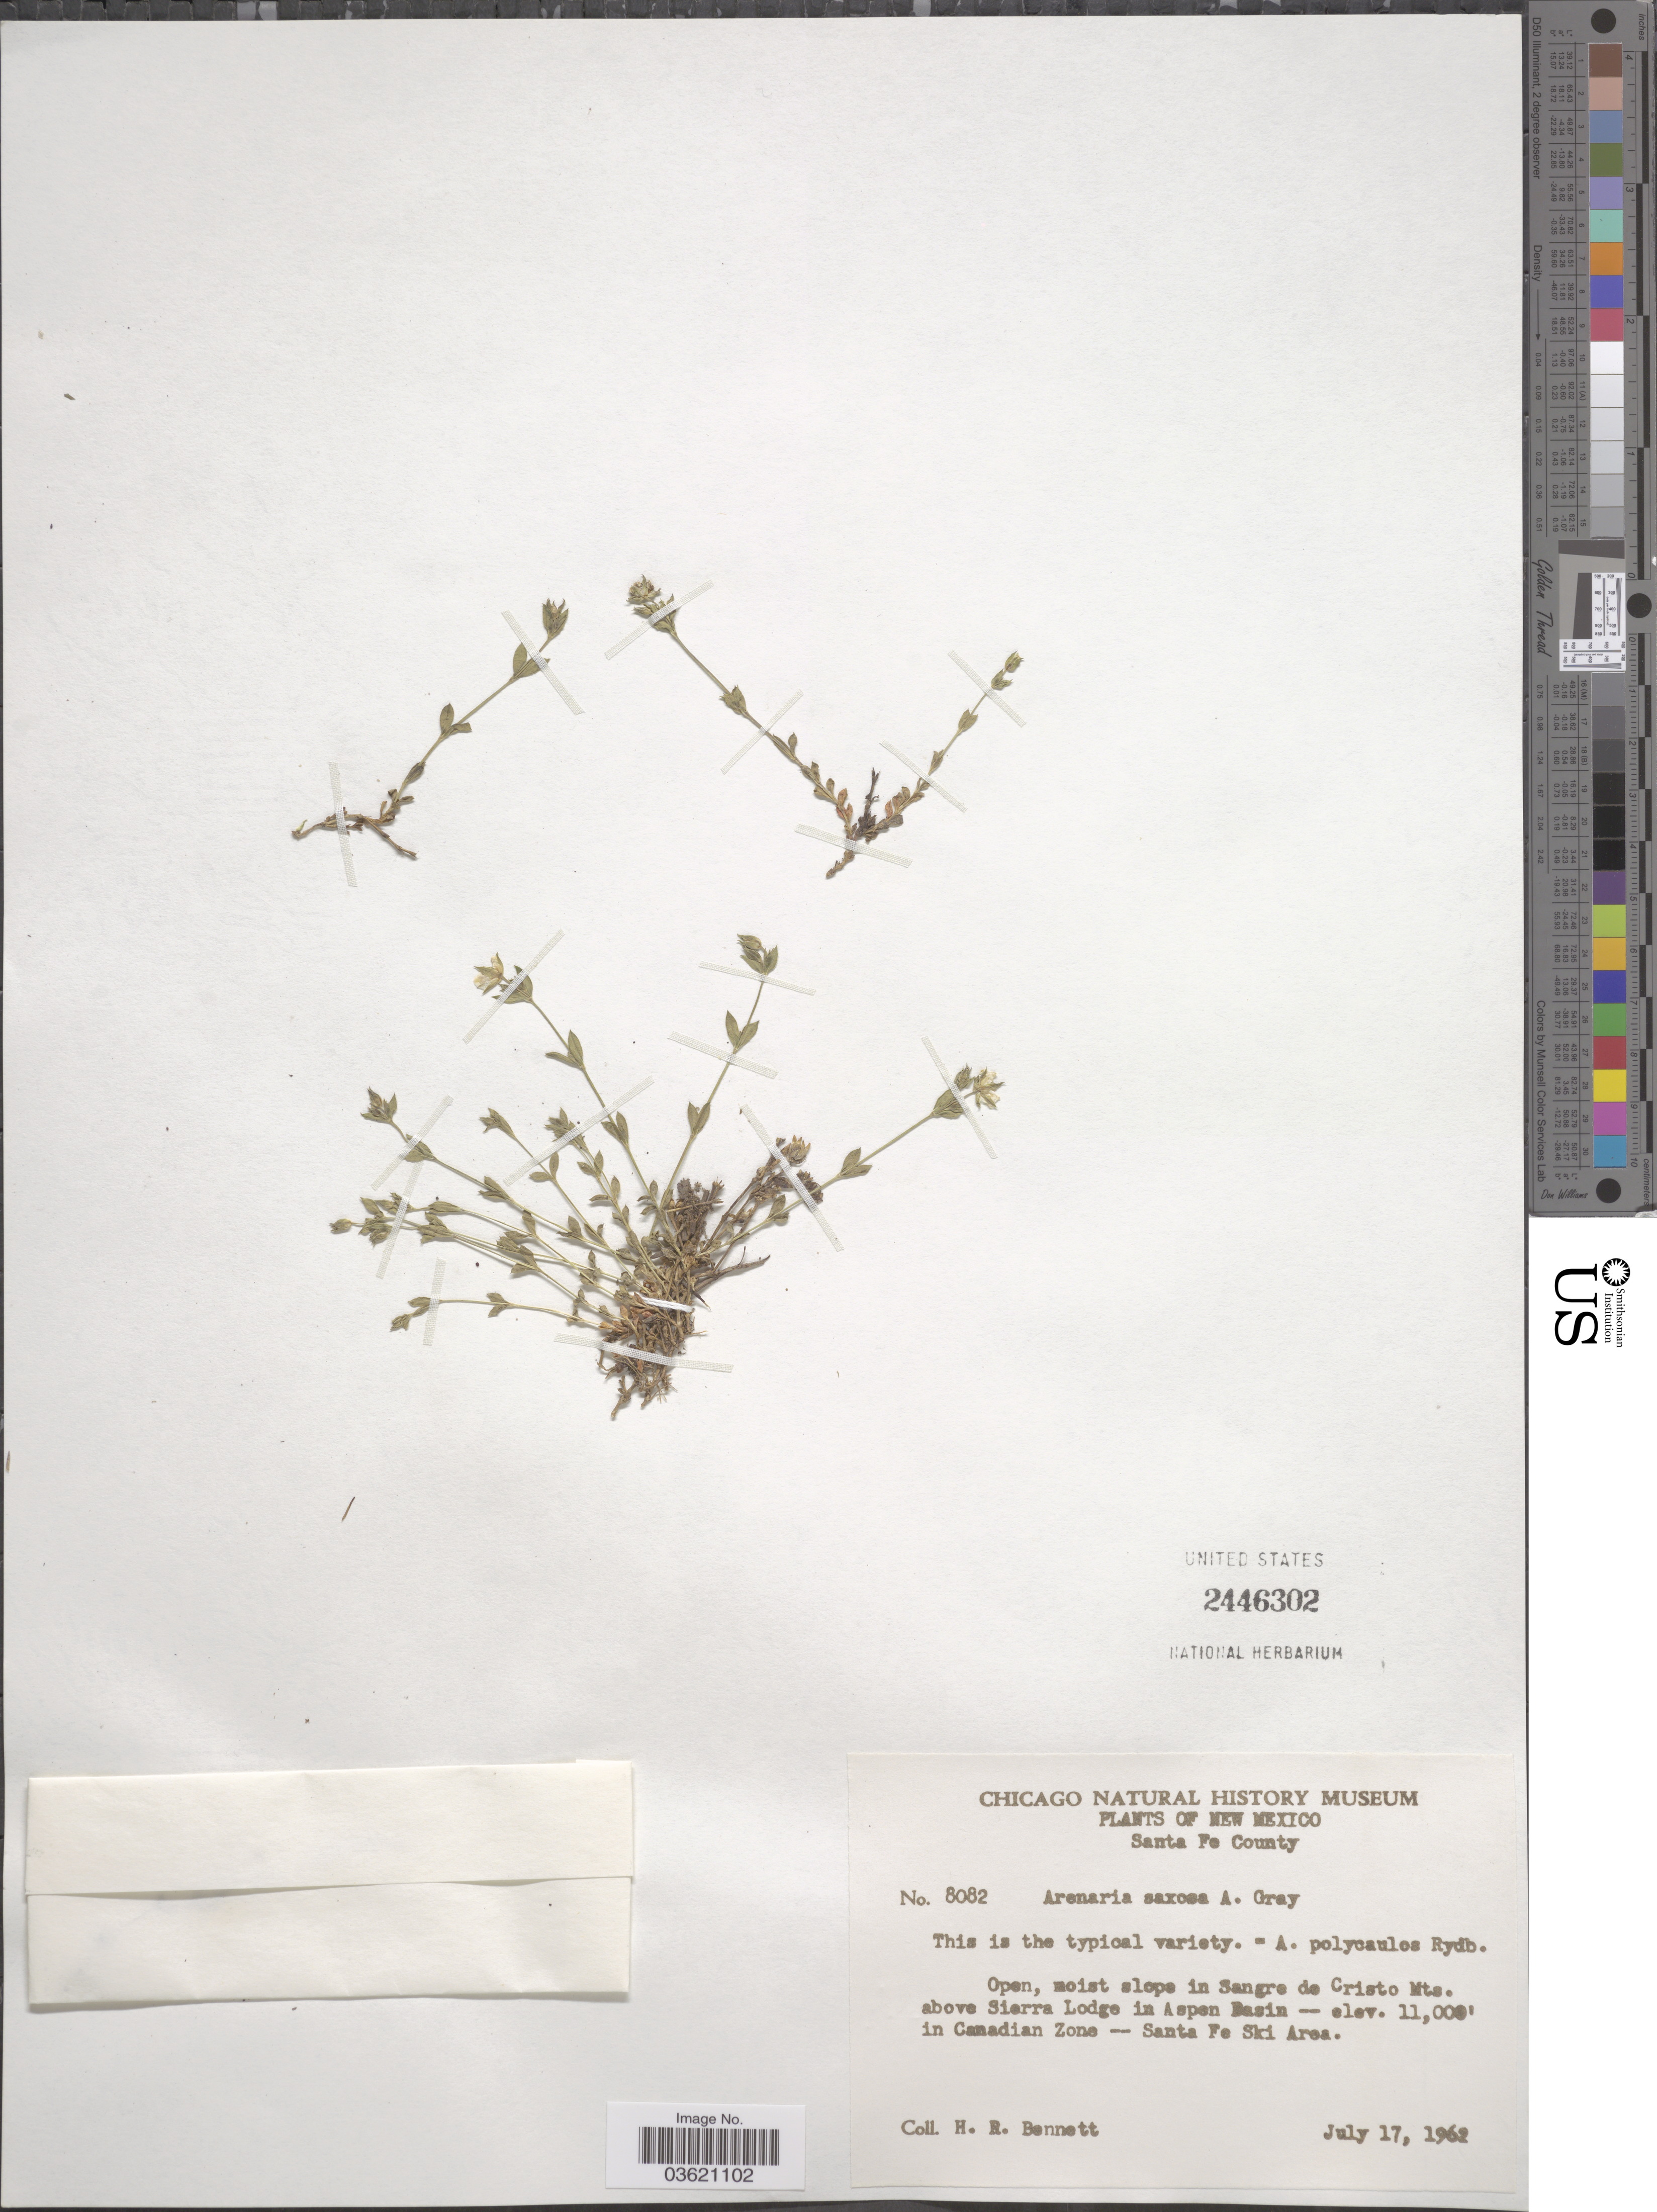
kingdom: Plantae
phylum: Tracheophyta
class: Magnoliopsida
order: Caryophyllales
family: Caryophyllaceae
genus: Arenaria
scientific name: Arenaria saxosa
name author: A. Gray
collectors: H. R. Bennett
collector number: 8082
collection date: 1962-07-17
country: United States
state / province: New Mexico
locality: Santa Fe County. Open, moist slope in Sangre de Cristo Mts. above Sierra Lodge in Aspen Basin, in Canadian Zone - Santa Fe Ski Area.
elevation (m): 3353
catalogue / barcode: US 2446302